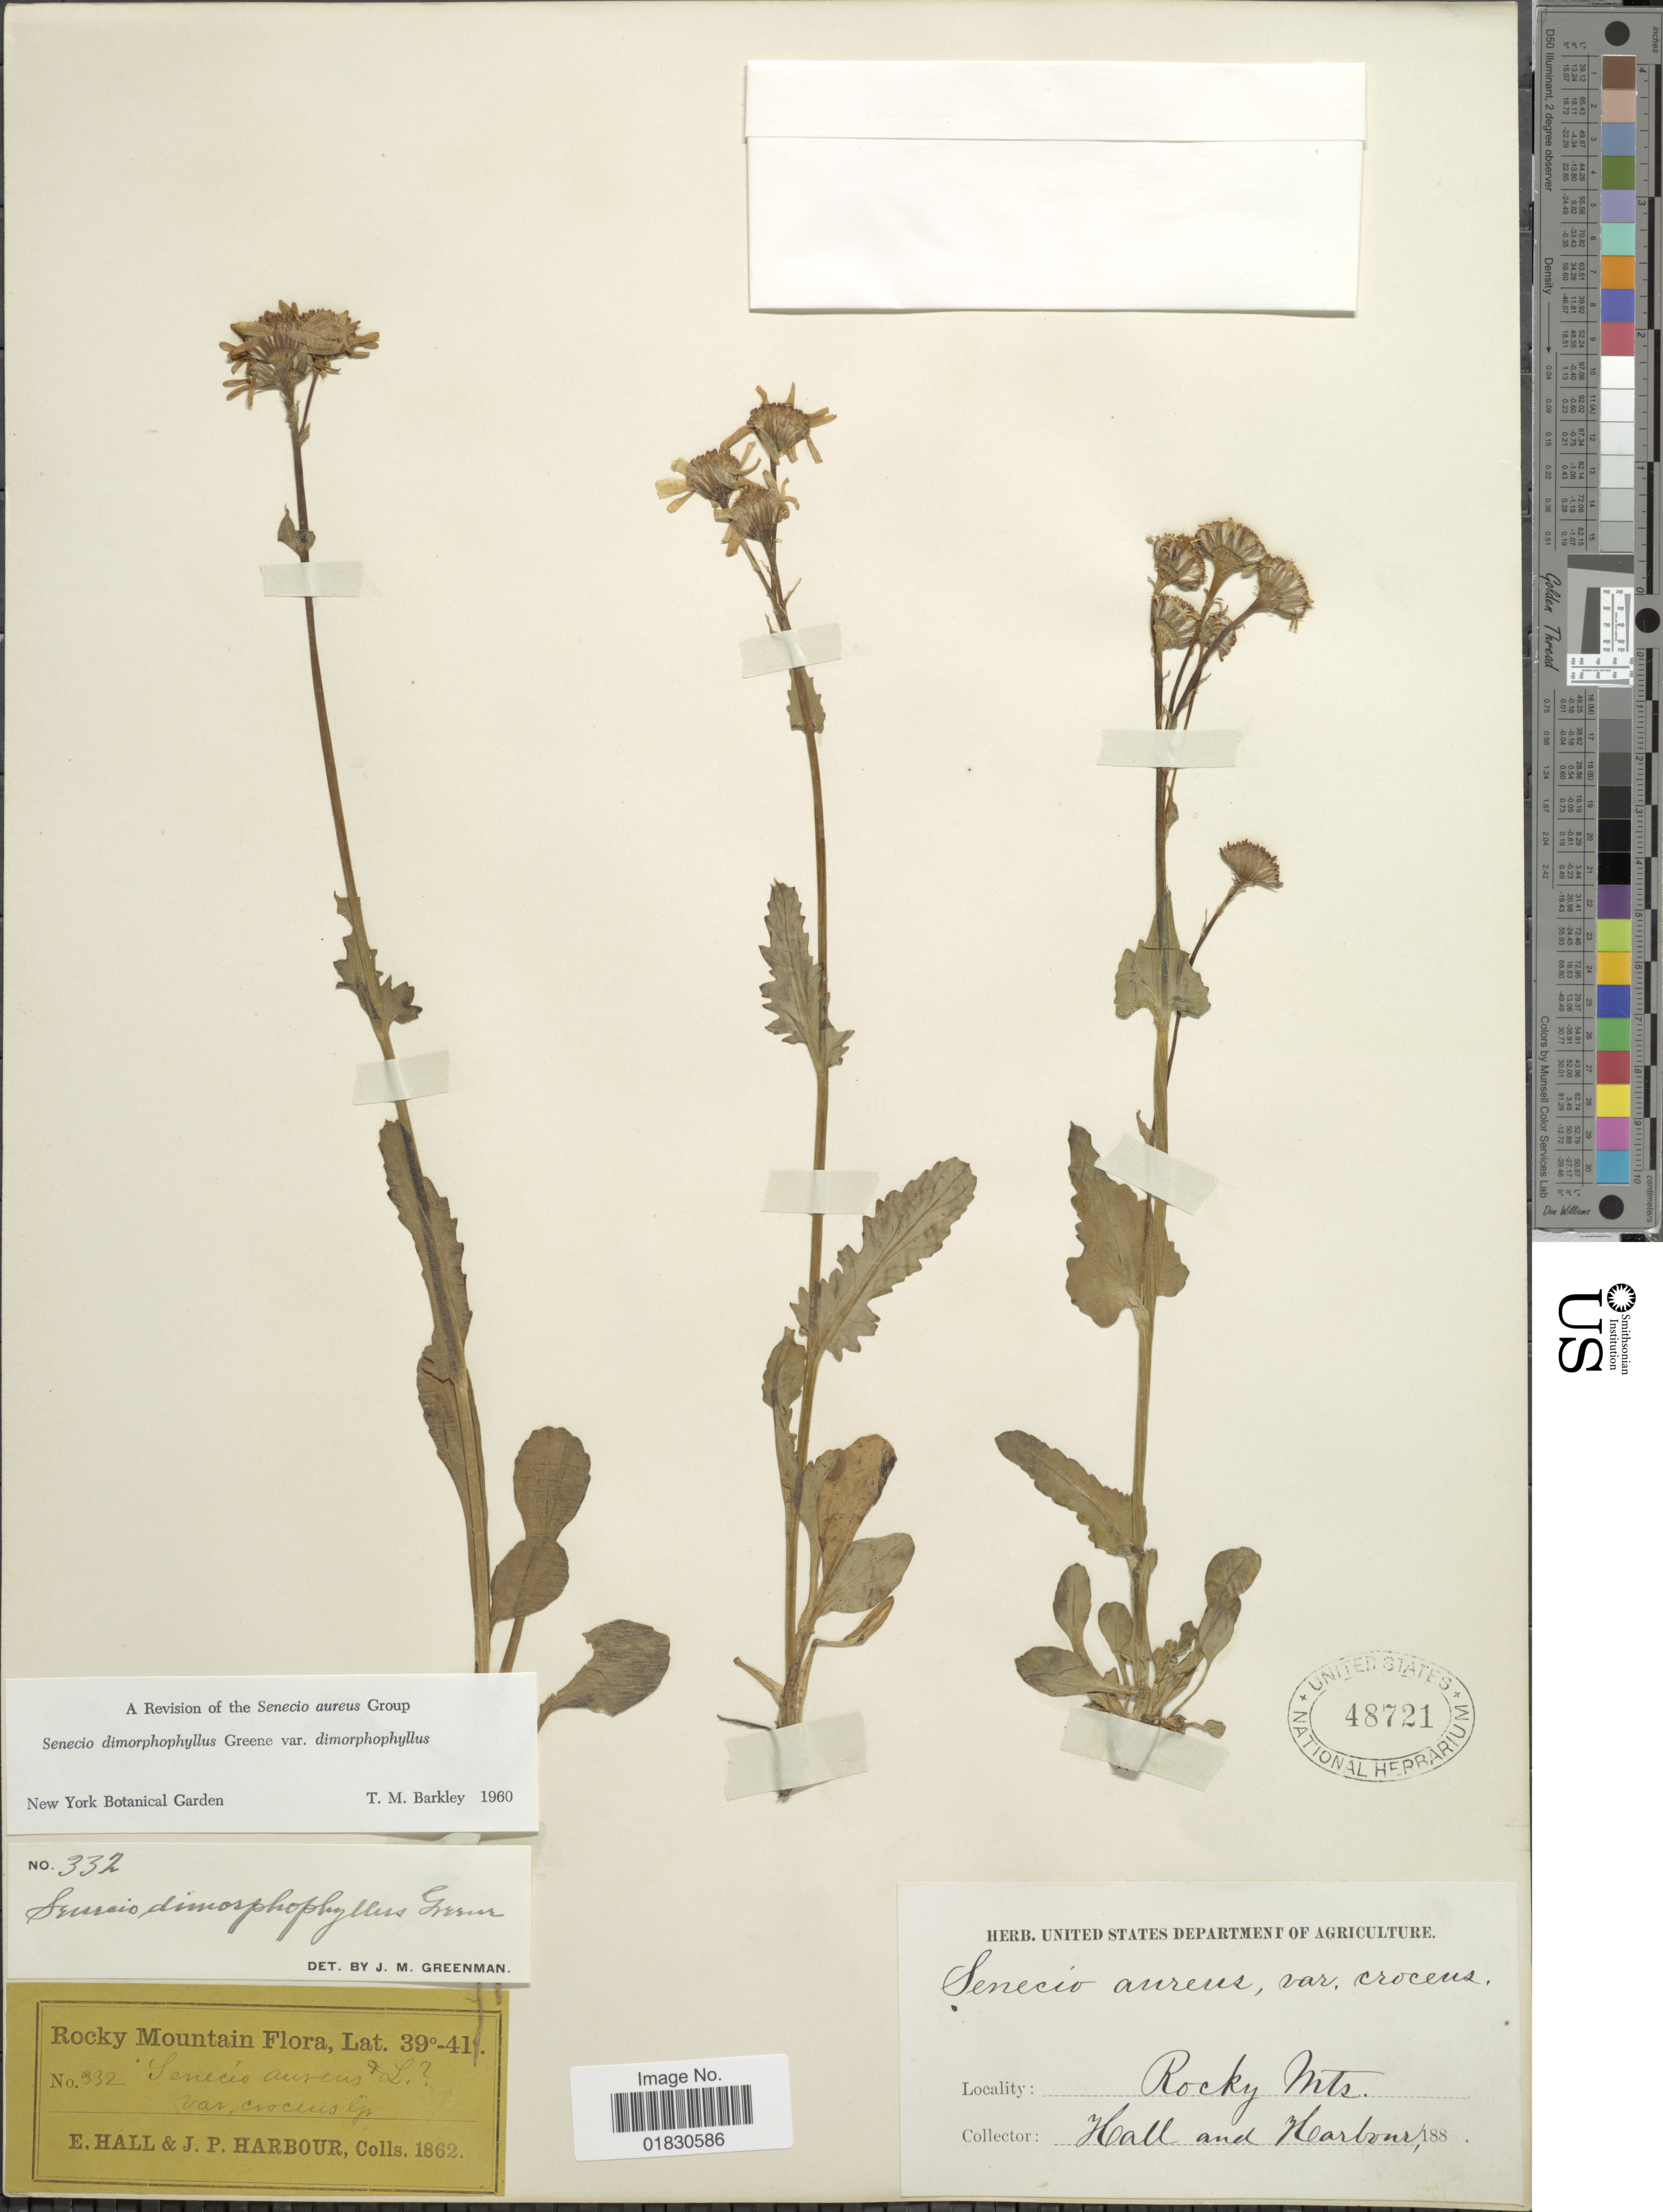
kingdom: Plantae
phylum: Tracheophyta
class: Magnoliopsida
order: Asterales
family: Asteraceae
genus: Packera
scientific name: Packera dimorphophylla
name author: (Greene) W.A. Weber & Á. Löve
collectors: E. Hall & J. Harbour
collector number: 932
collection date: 1862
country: United States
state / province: Colorado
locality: Rocky Mtns.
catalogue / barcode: US 48721